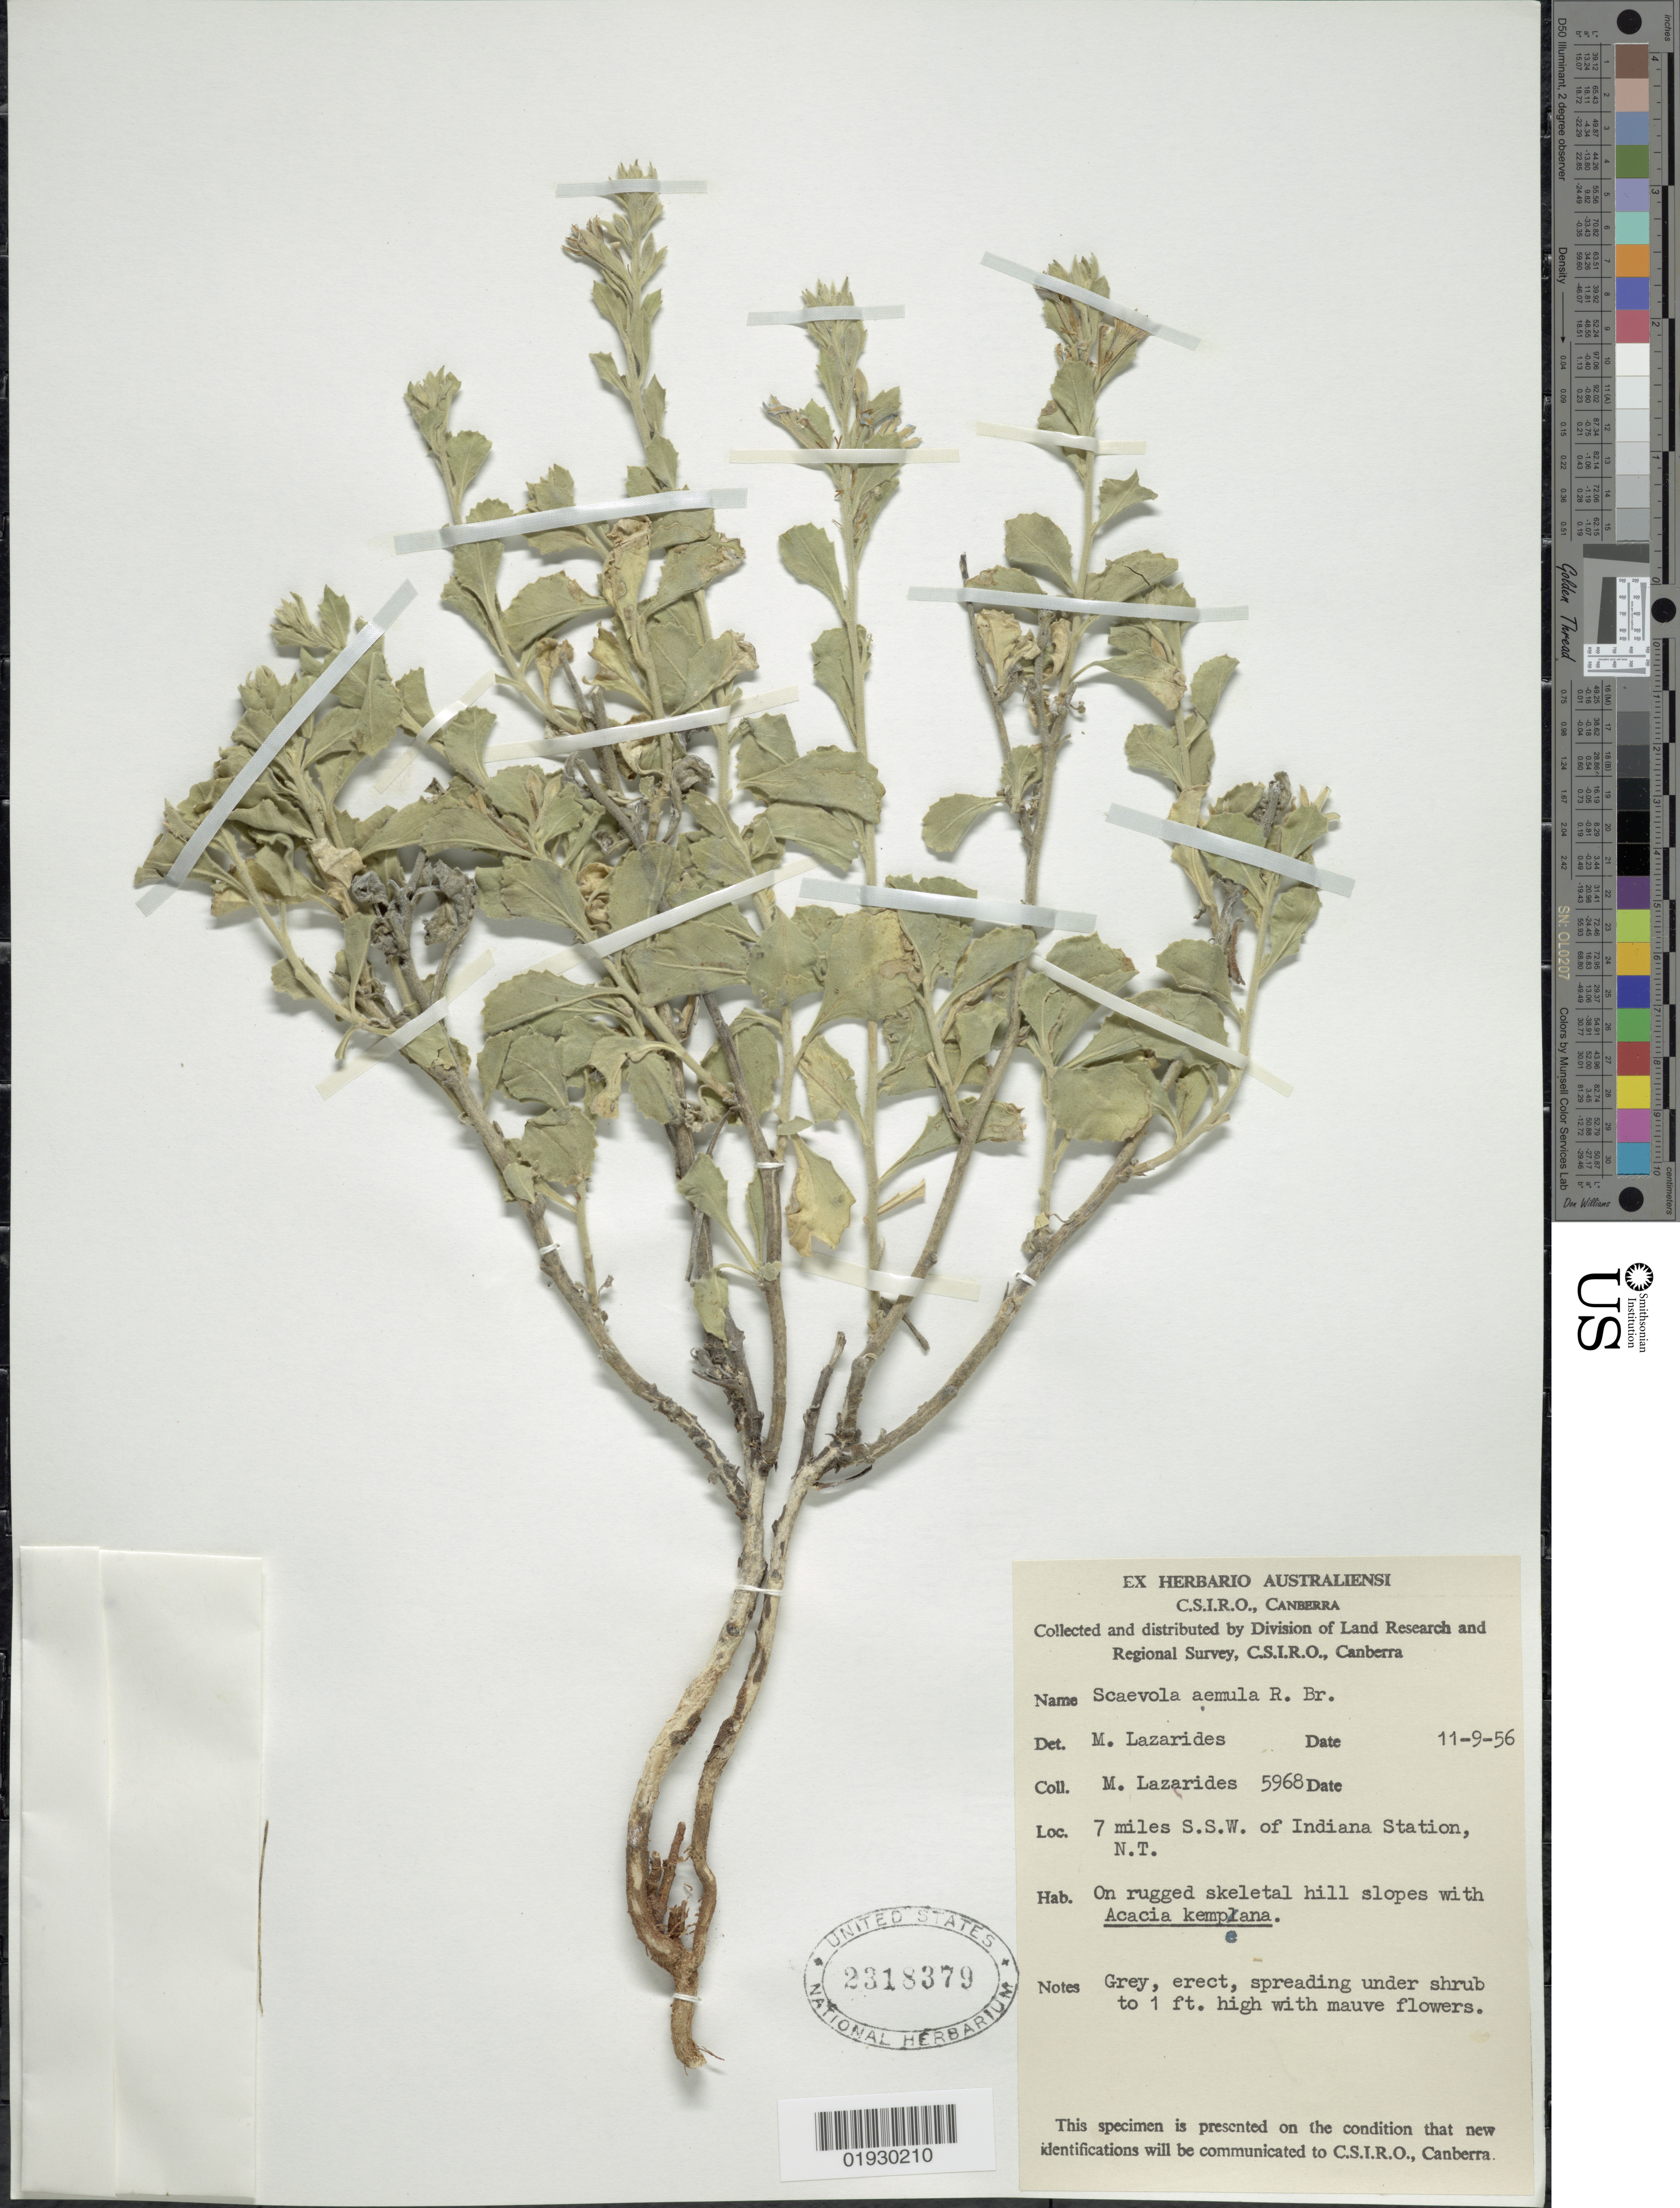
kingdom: Plantae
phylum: Tracheophyta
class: Magnoliopsida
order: Asterales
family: Goodeniaceae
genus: Scaevola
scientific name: Scaevola aemula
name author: R. Br.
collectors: M. Lazarides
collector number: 5968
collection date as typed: Transcribed d/m/y: 11/9/56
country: Australia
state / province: Northern Territory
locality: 7 miles S.S.W. of Indiana Station, N.T.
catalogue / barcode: US 2318379